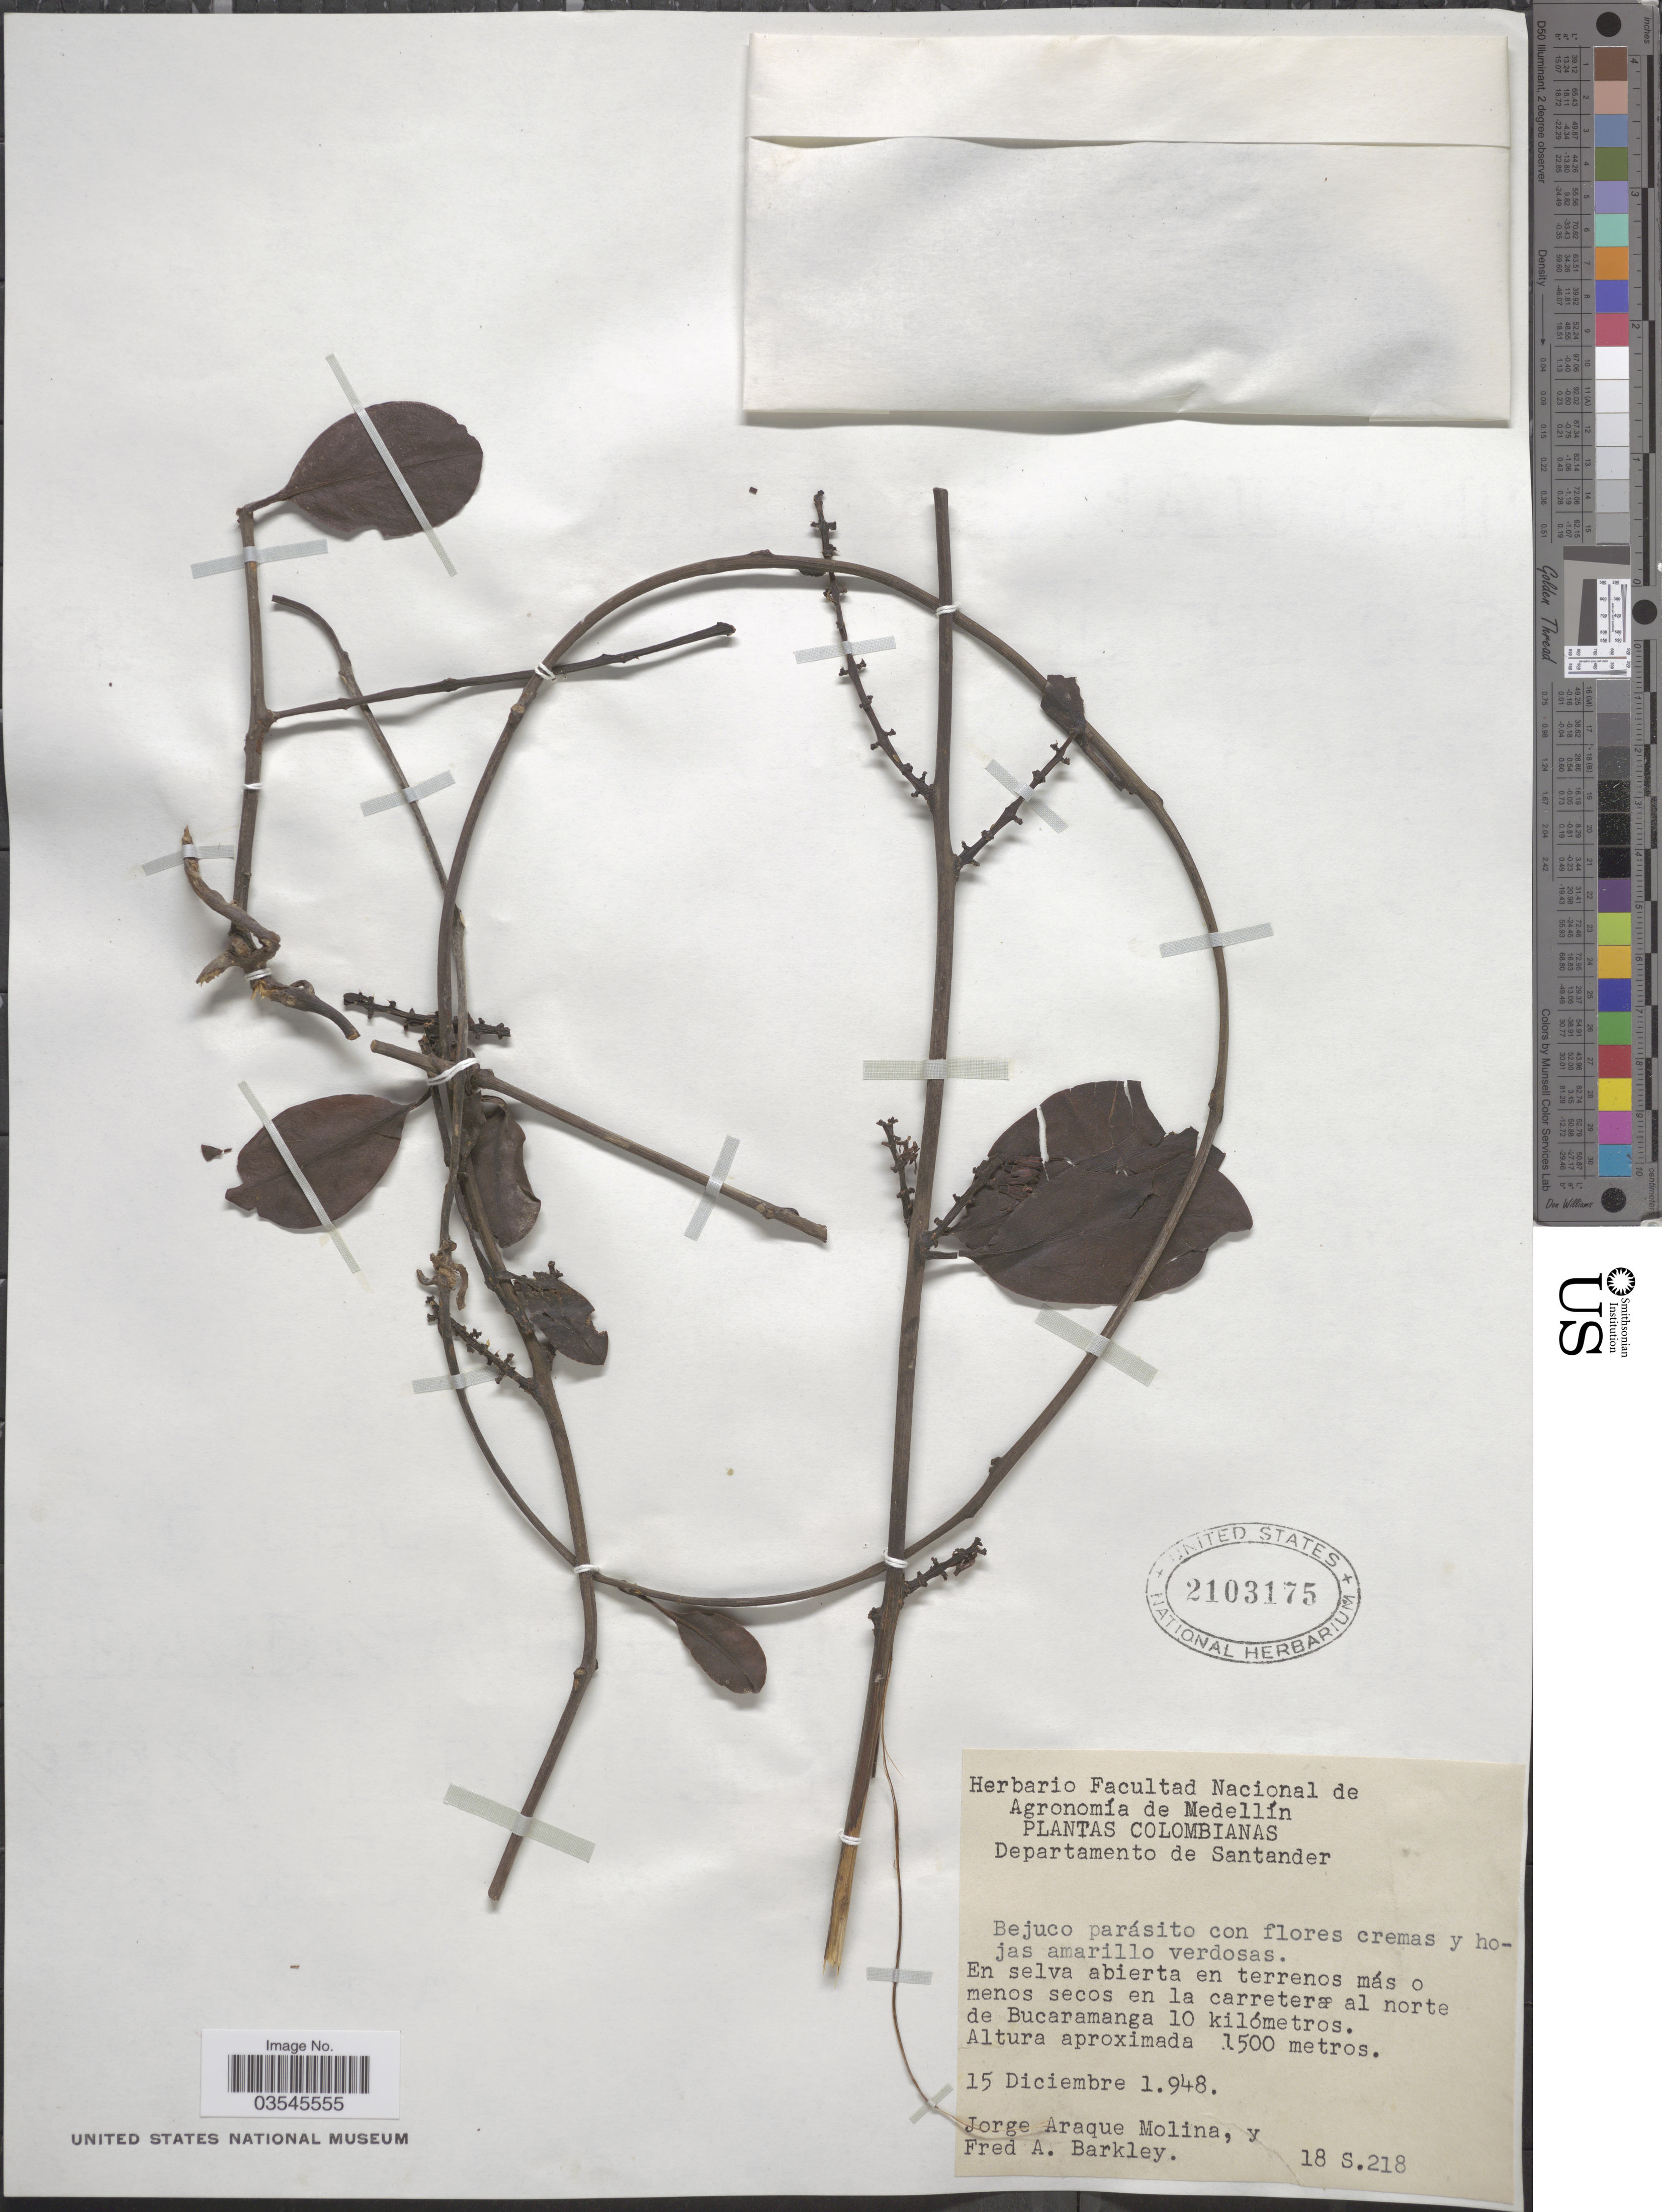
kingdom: Plantae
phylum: Tracheophyta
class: Magnoliopsida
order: Santalales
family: Loranthaceae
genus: Struthanthus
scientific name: Struthanthus sp.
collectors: J. Araque Molina & F. A. Barkley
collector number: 18S218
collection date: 1948-12-15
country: Colombia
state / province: Santander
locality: Departamento de Santander. Al norte de Bucaramanga 10 kilómetros.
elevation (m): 1500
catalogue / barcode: US 2103175